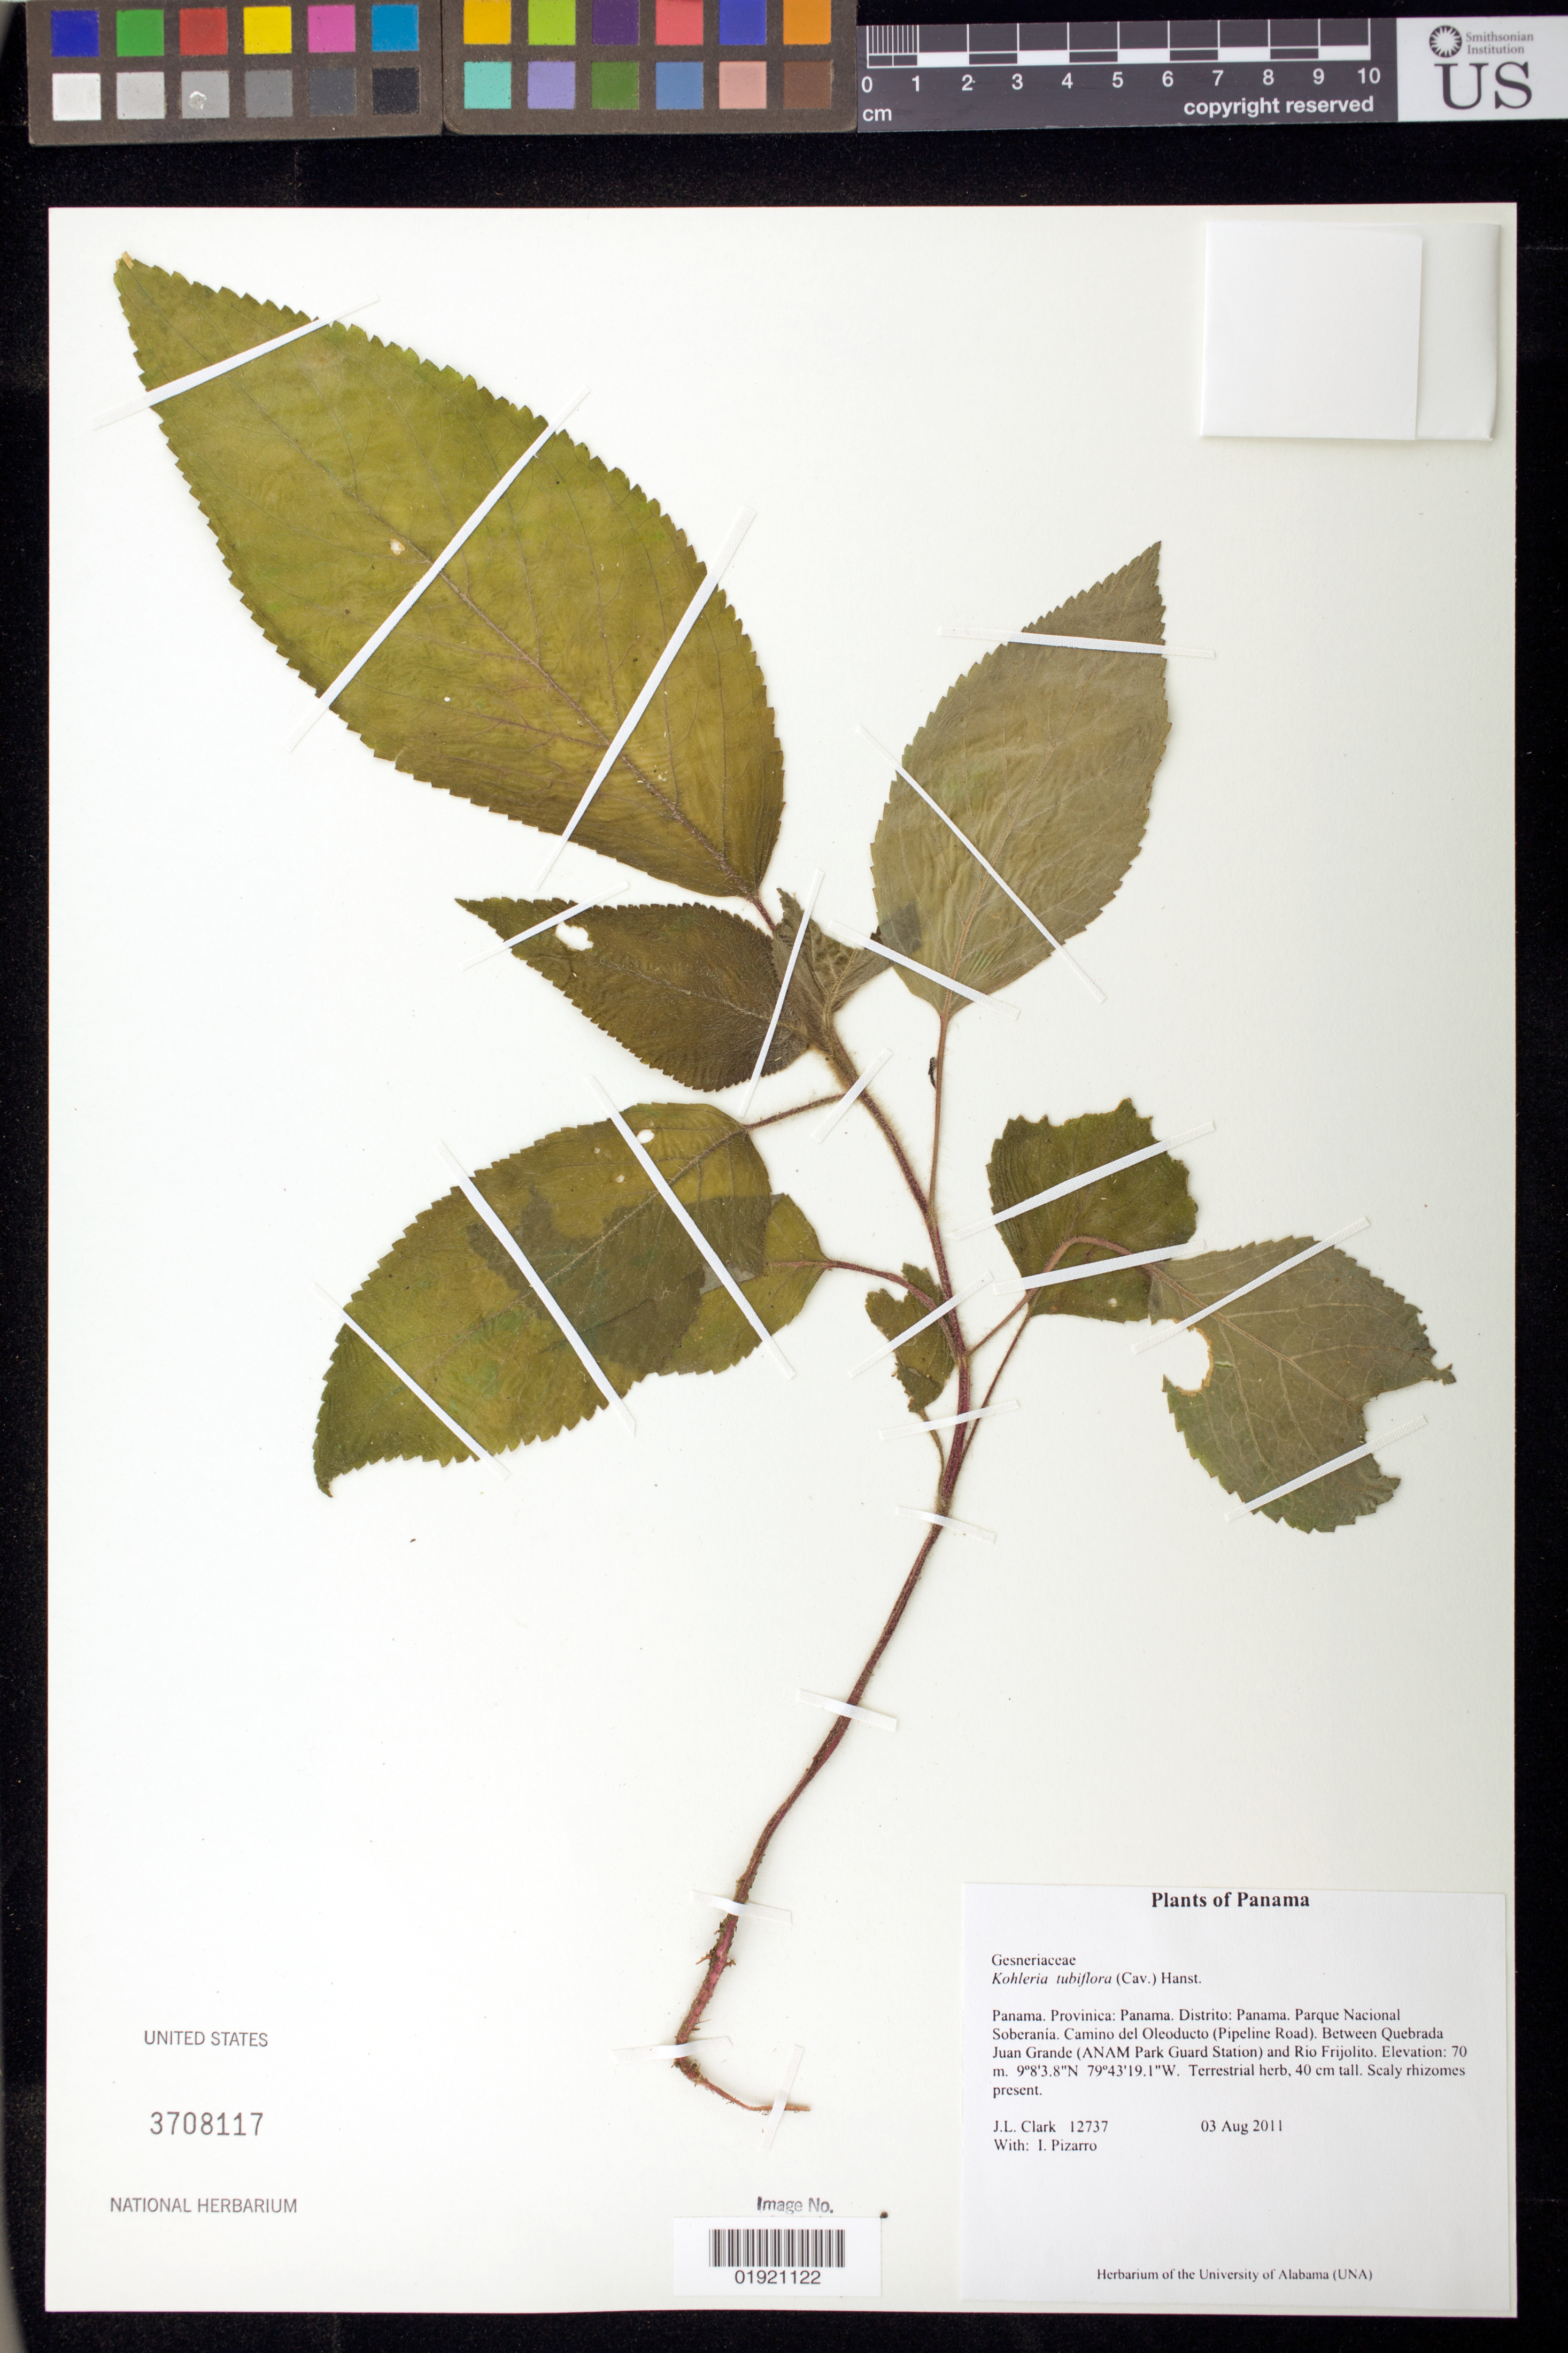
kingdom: Plantae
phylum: Tracheophyta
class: Magnoliopsida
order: Lamiales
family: Gesneriaceae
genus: Kohleria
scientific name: Kohleria tubiflora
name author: (Cav.) Hanst.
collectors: J. L. Clark & I. Pizarro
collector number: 12737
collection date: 2011-08-03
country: Panama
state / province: Panamá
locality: Distrito:Panama. Parque Nacional Soberania. Camino del Oleoducto (Pipeline Road). Between Quebrada Juan Grande (ANAM Park Guard Station) and Rio Frijolito.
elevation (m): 70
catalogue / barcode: US 3708117